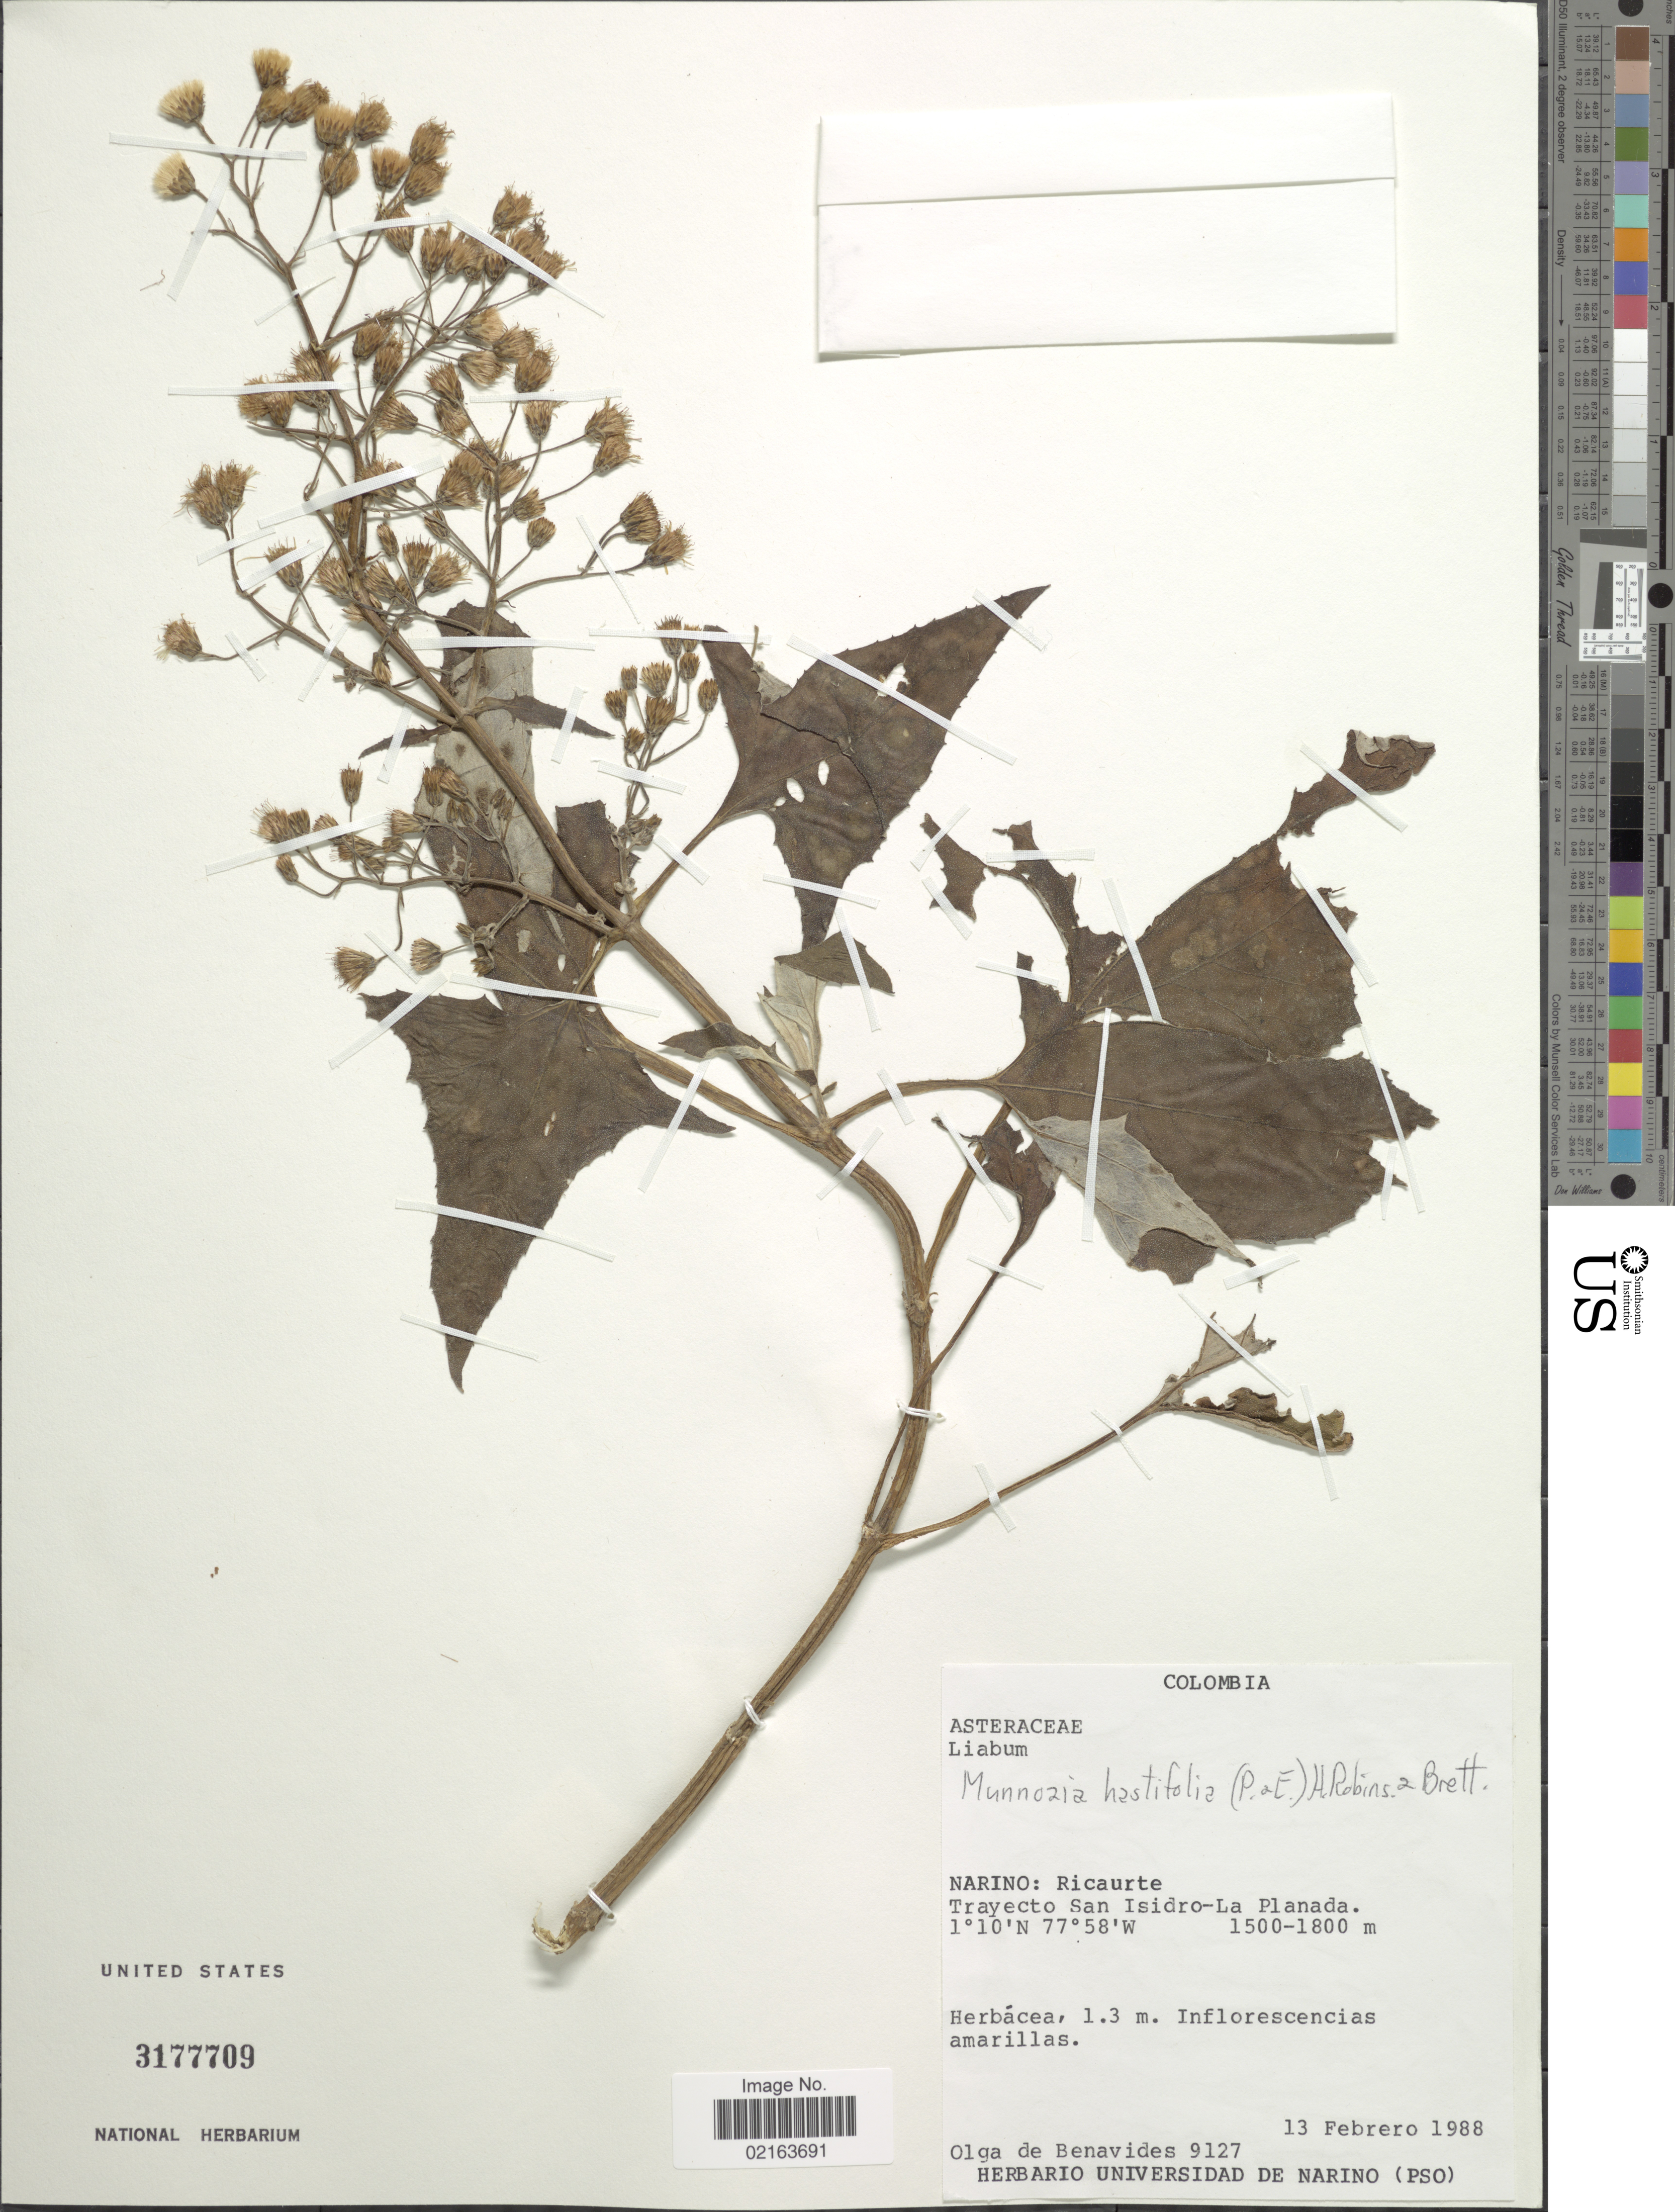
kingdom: Plantae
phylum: Tracheophyta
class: Magnoliopsida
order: Asterales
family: Asteraceae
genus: Munnozia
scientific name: Munnozia hastifolia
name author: (Poepp.) H. Rob. & Brettell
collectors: Olga S. de Benavides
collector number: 9127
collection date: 1988-02-13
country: Colombia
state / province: Nariño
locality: Narino: Ricaurte, Trayecto San Isidro-La Planada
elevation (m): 1500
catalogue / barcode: US 3177709